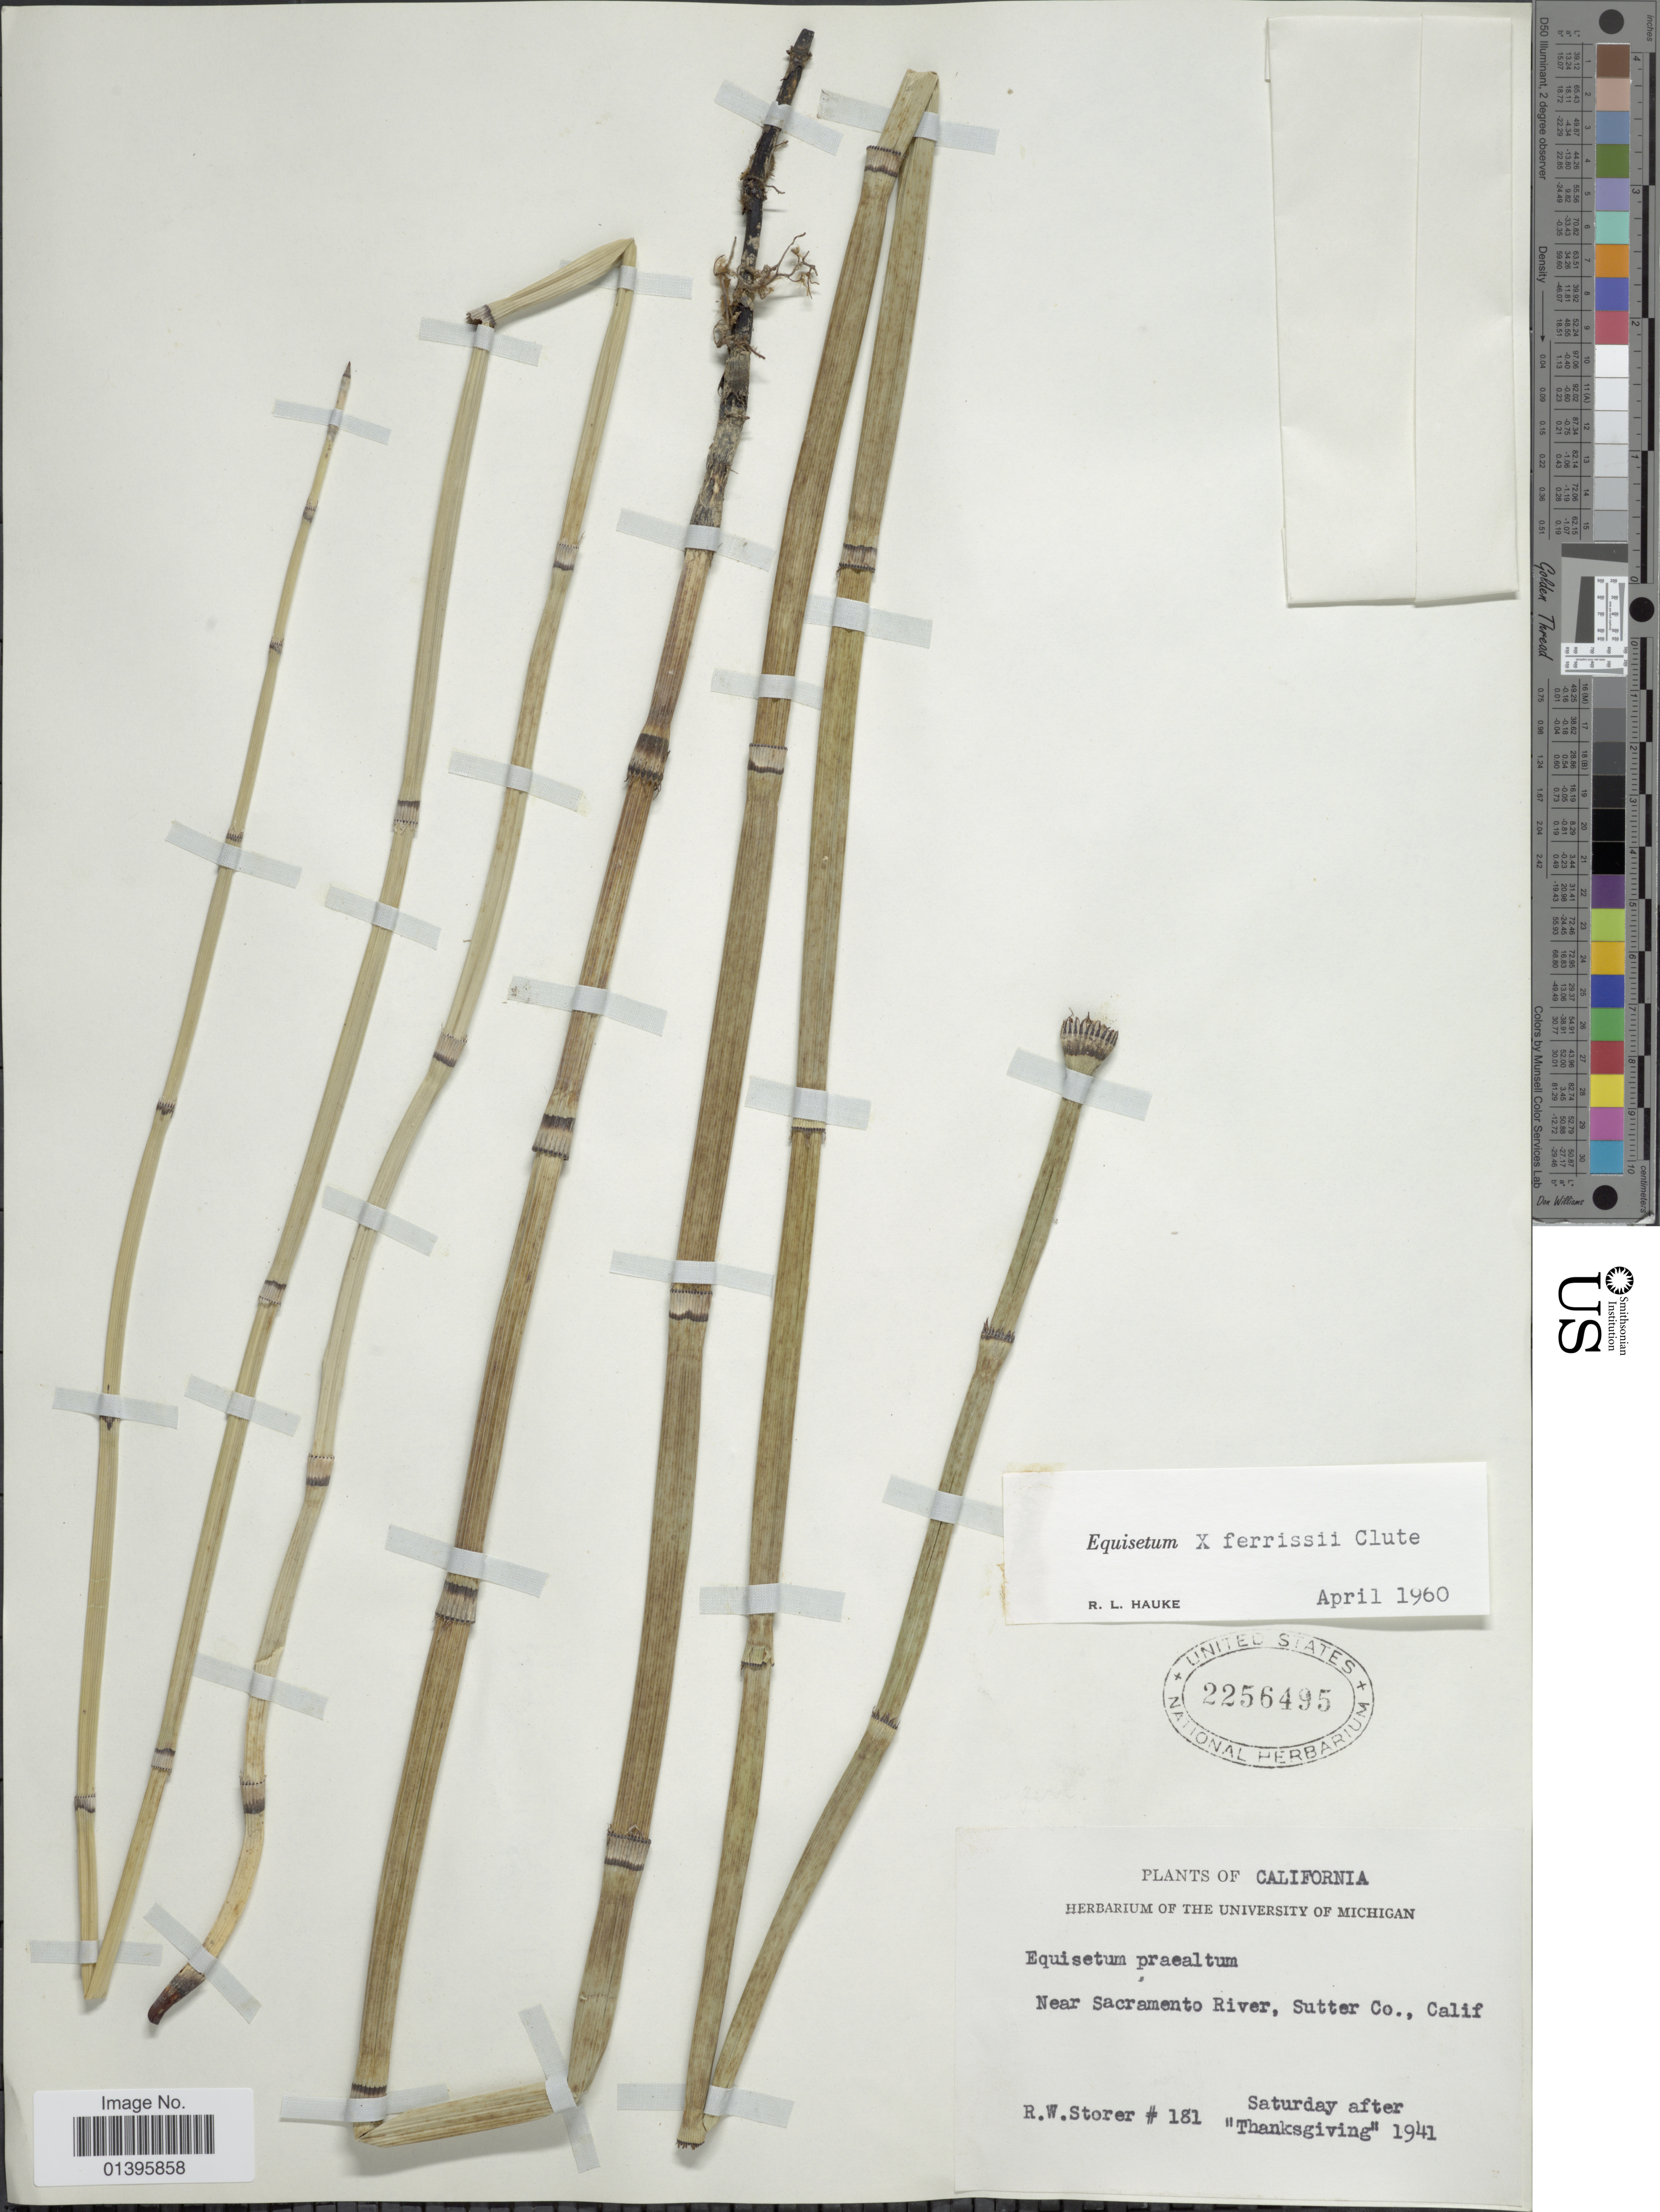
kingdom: Plantae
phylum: Tracheophyta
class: Polypodiopsida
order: Equisetales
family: Equisetaceae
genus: Equisetum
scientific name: Equisetum x ferrissii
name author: Clute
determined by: Hauke, R. L.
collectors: R. Storer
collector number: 181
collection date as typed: Saturday after "Thanksgiving" 1941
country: United States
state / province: California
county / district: Sutter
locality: Near Sacramento River, Sutter Co.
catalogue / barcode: US 2256495